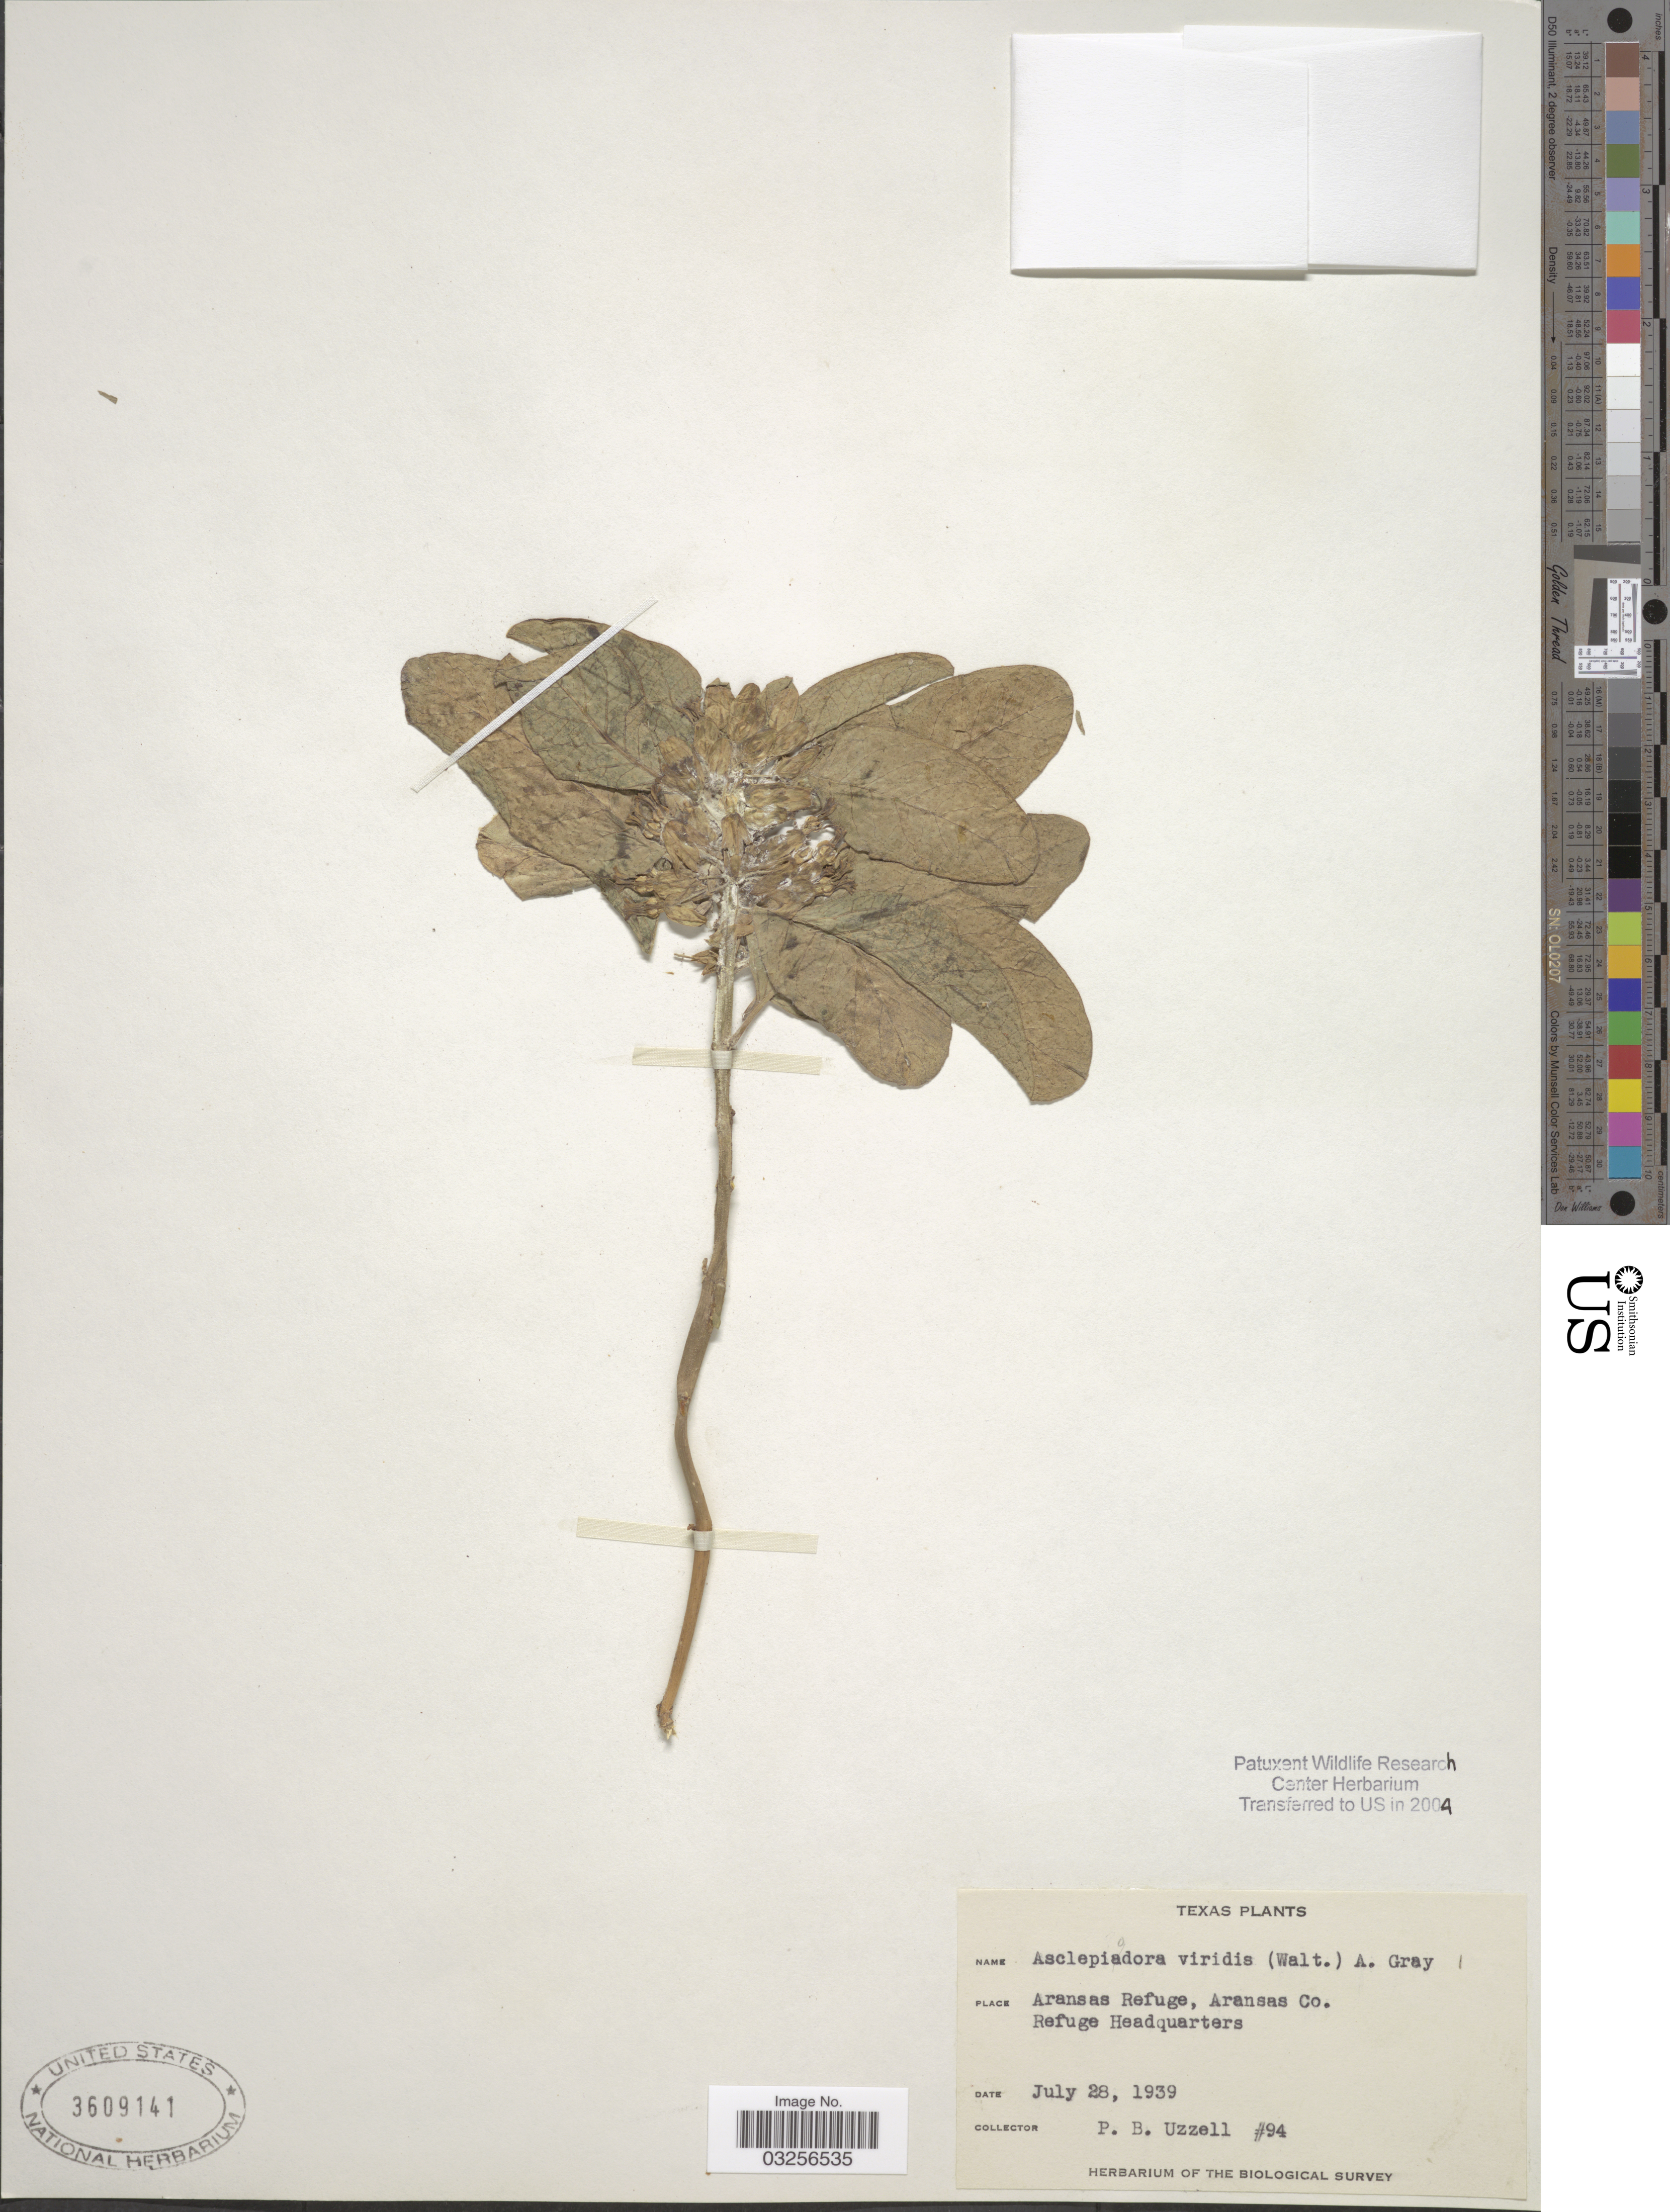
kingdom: Plantae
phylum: Tracheophyta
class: Magnoliopsida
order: Gentianales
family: Apocynaceae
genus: Asclepias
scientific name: Asclepias viridis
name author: Walter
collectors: P. Uzzell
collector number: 94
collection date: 1939-07-28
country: United States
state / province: Texas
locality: Aransas Refuge, Aransas Co. Refuge Headquarters.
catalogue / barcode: US 3609141